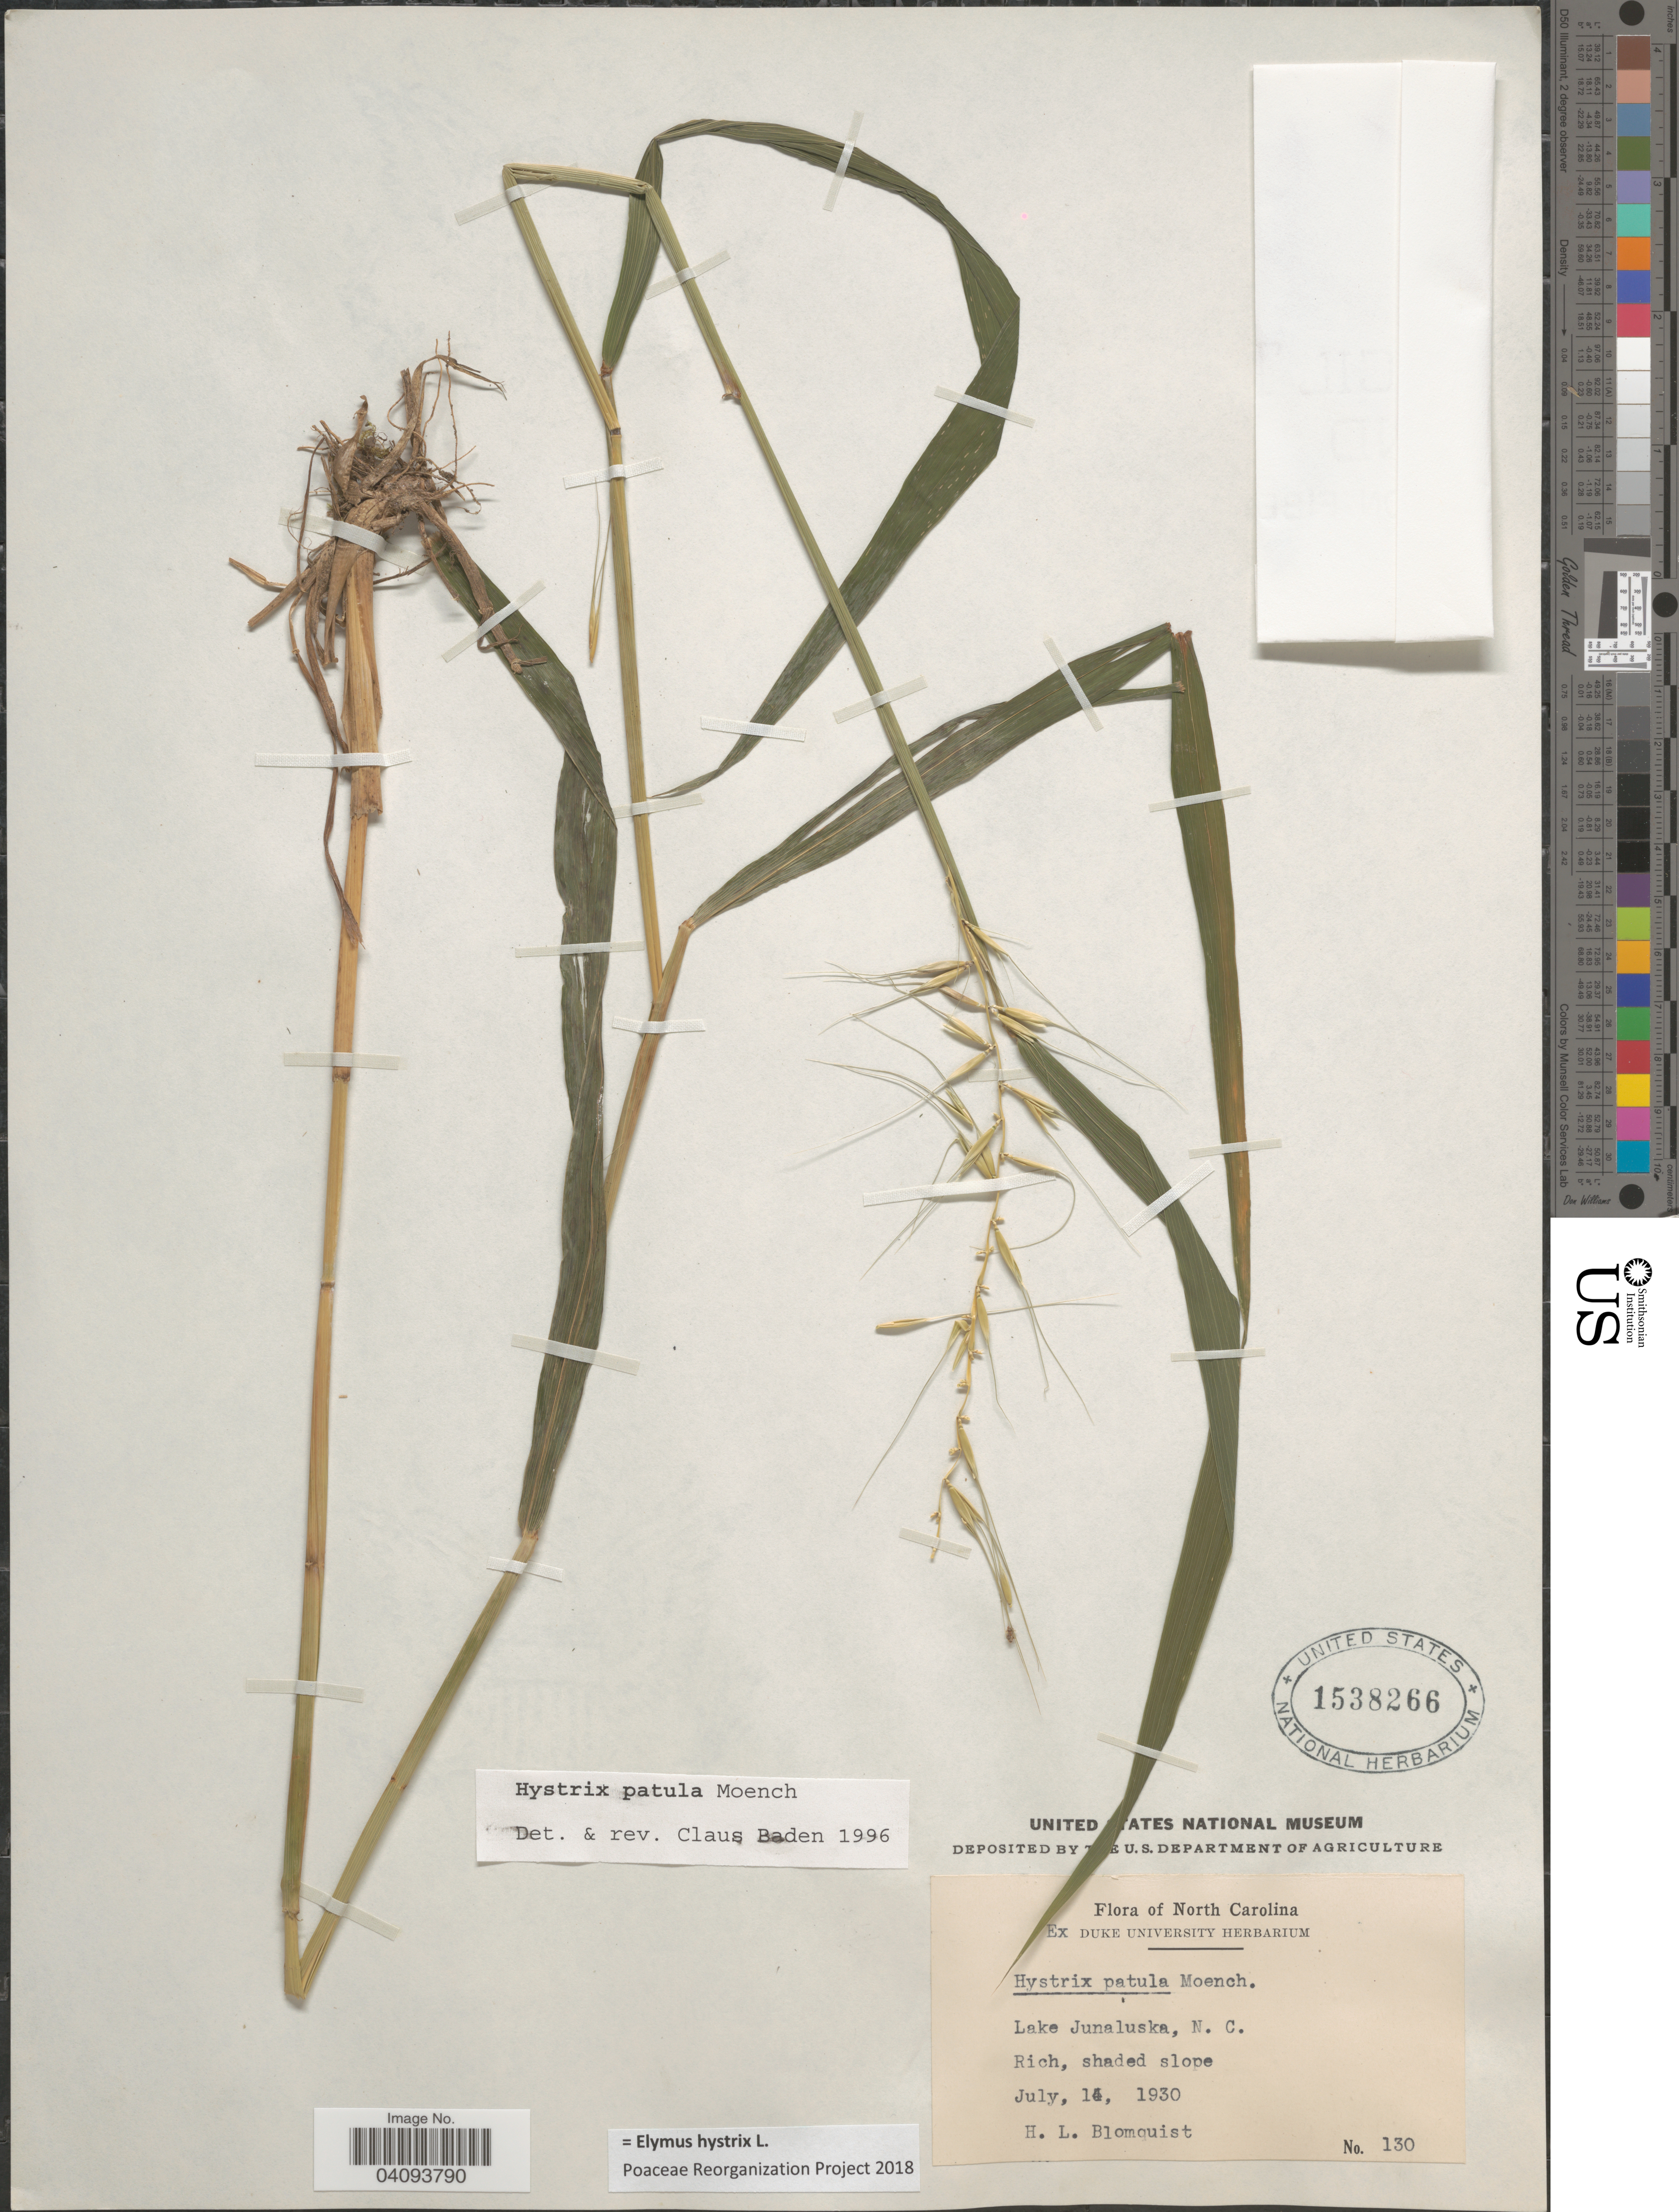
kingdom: Plantae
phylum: Tracheophyta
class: Liliopsida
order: Poales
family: Poaceae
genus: Elymus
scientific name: Elymus hystrix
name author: L.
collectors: H. Blomquist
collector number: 130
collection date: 1936-07-14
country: United States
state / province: North Carolina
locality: Lake Junaluska.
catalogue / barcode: US 1538266